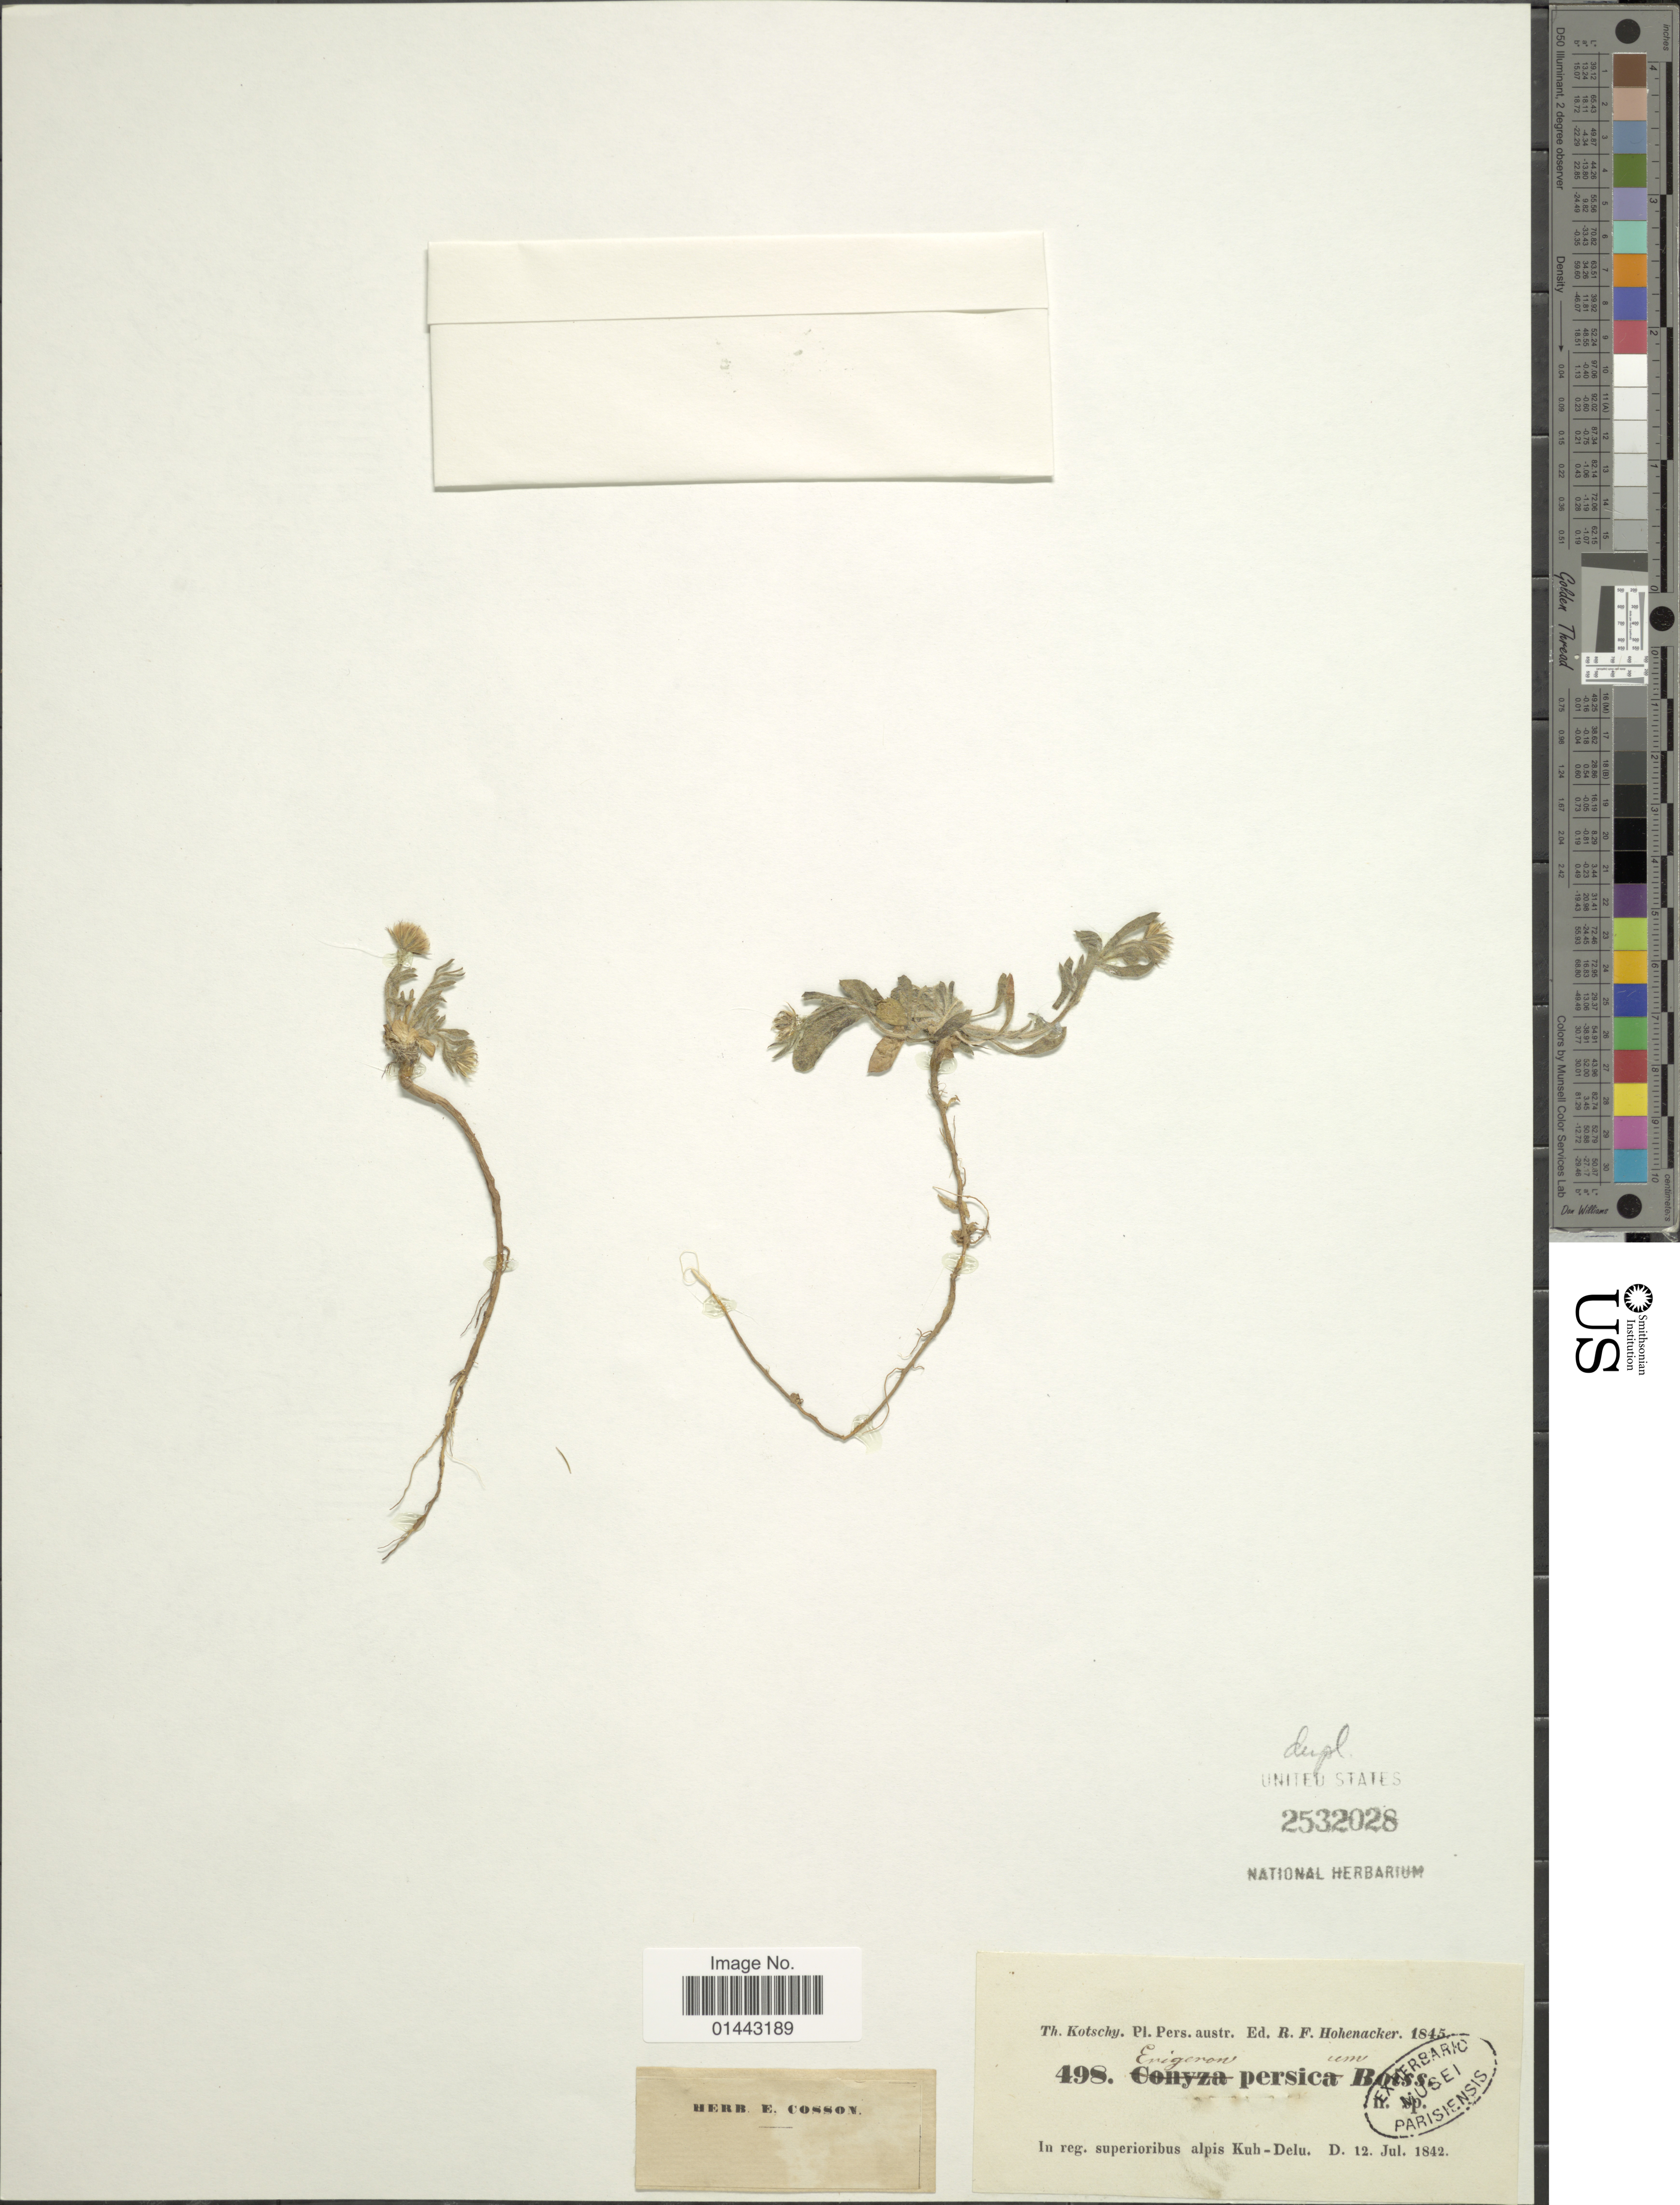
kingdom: Plantae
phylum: Tracheophyta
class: Magnoliopsida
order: Asterales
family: Asteraceae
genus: Erigeron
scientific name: Erigeron persicum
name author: Boiss.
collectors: K. G. Kotschy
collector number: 498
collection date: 1842-07-12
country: Iran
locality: In reg. superioribus alpis Kuh-Delu.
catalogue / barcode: US 2532028